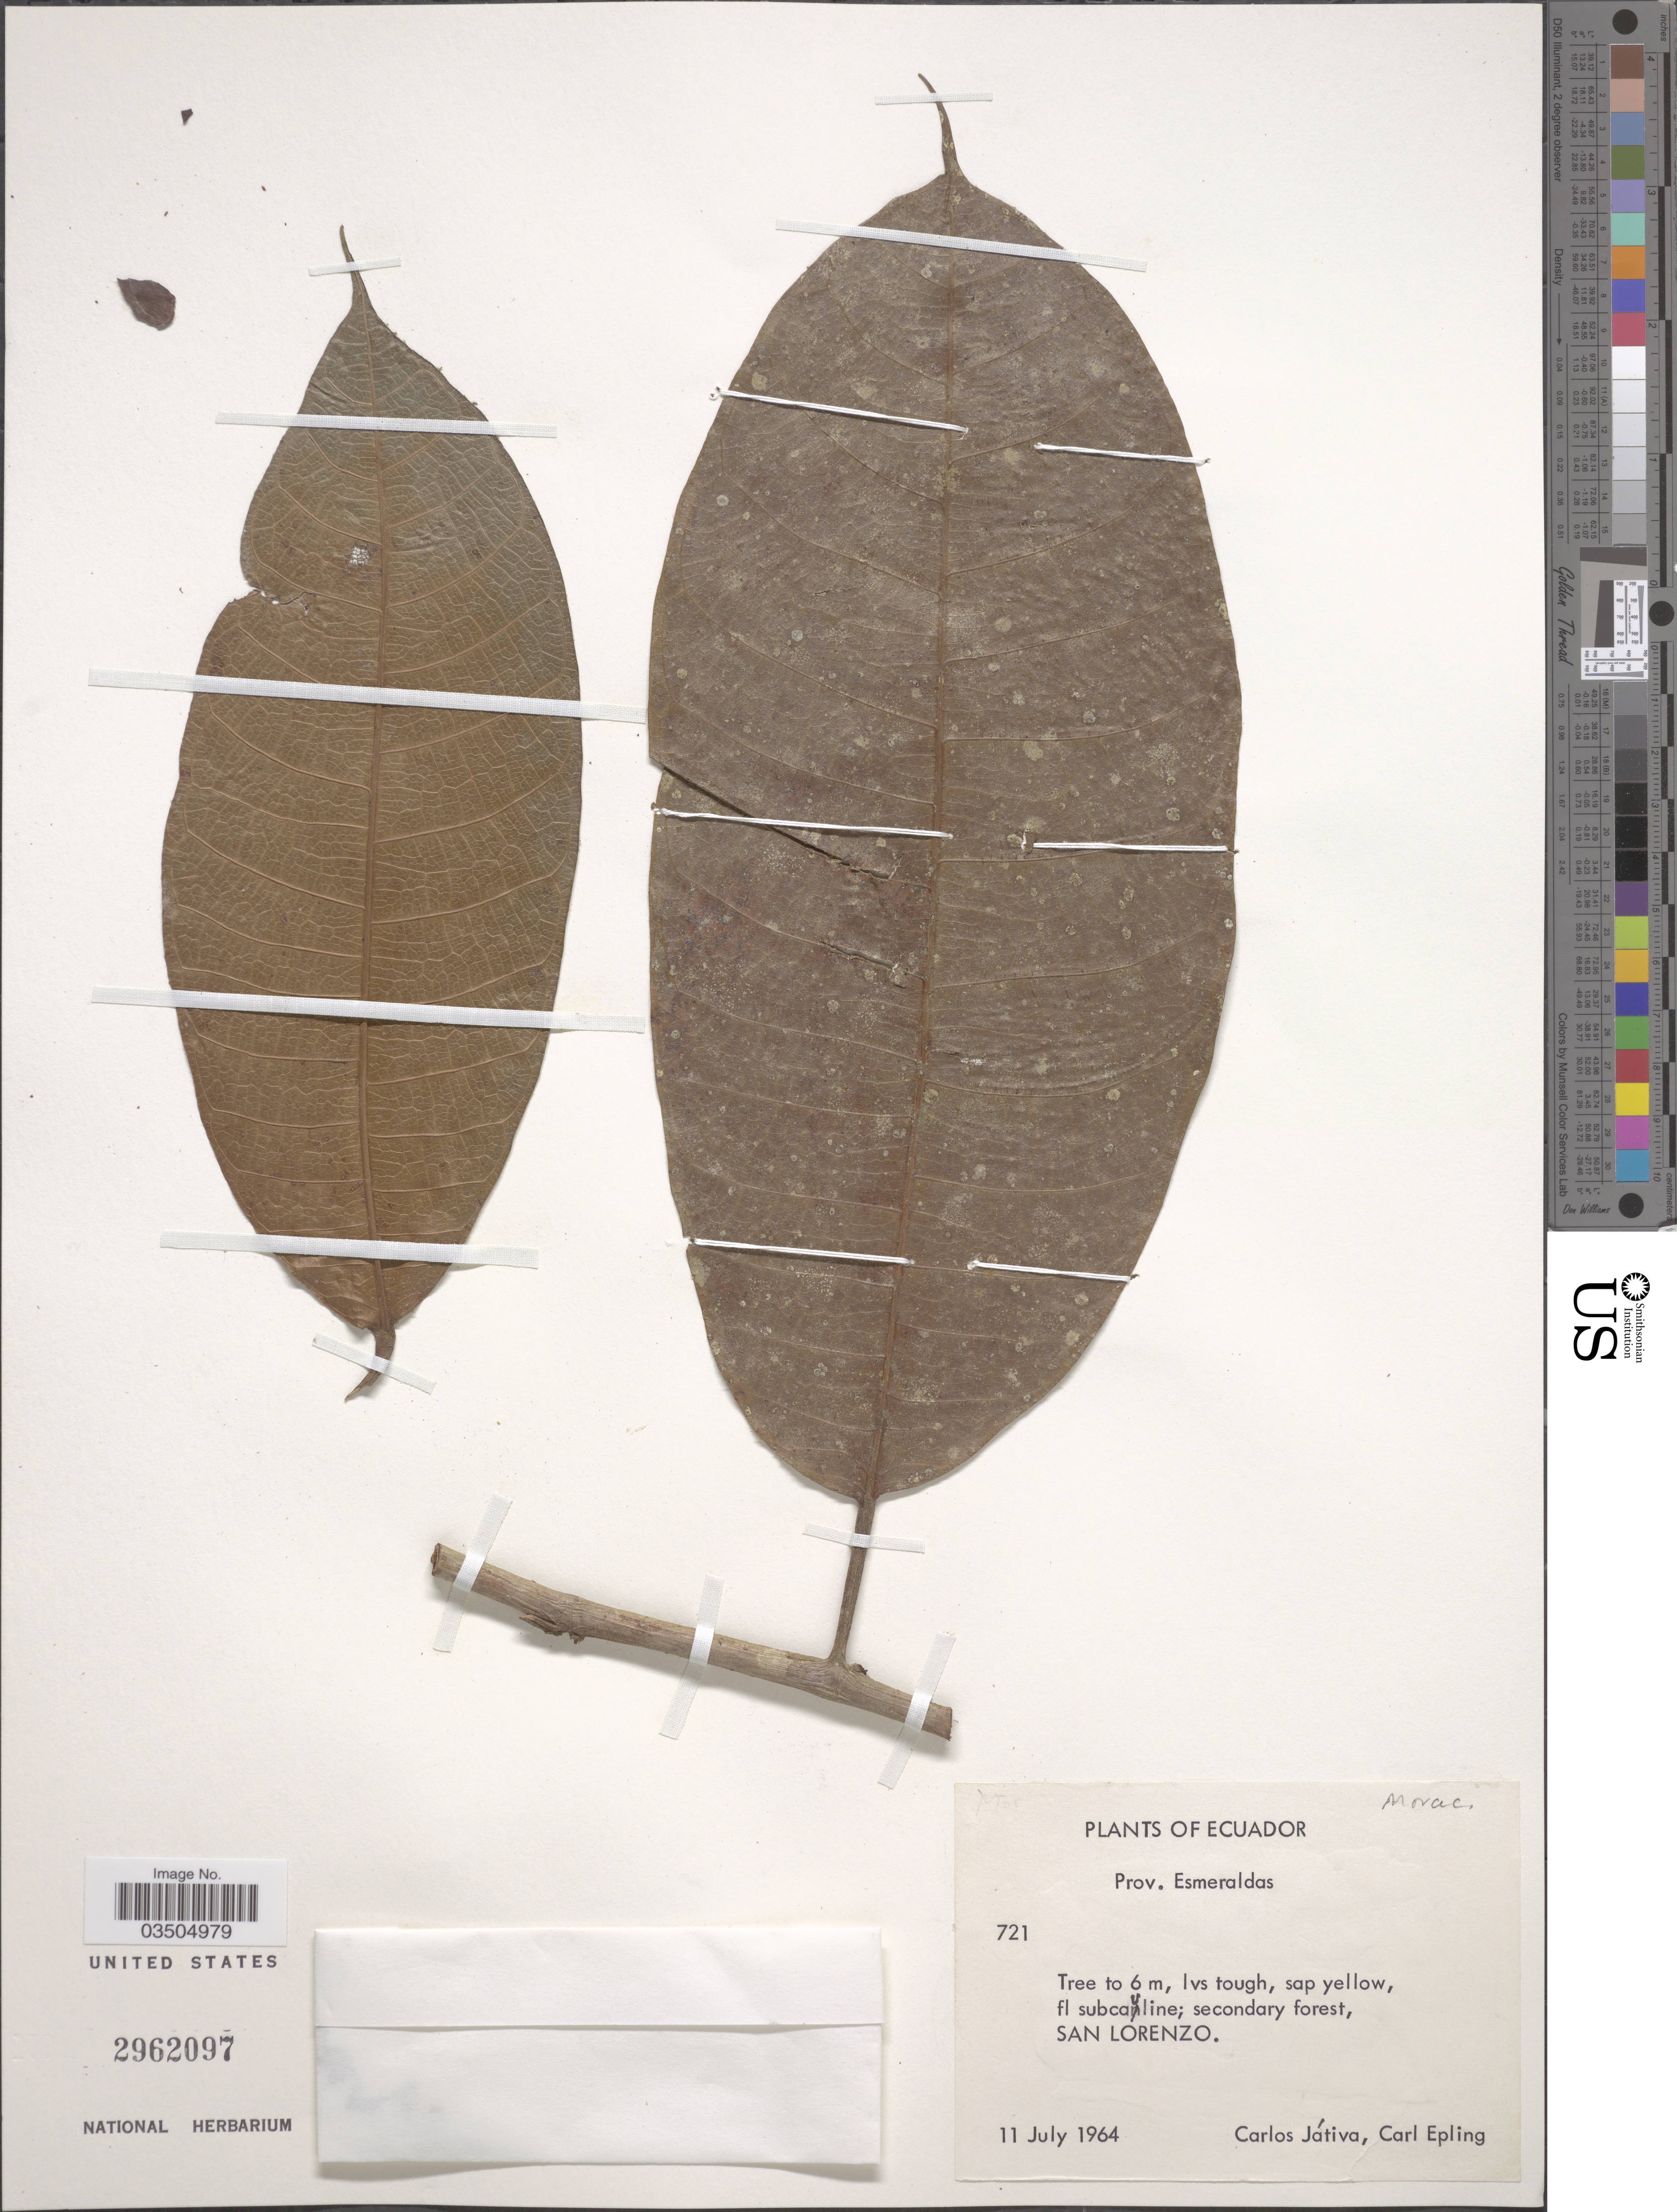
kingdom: Plantae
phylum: Tracheophyta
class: Magnoliopsida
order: Proteales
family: Proteaceae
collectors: C. D. Játiva & C. C. Epling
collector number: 721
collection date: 1964-07-11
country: Ecuador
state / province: Esmeraldas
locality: San Lorenzo.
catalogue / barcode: US 2962097